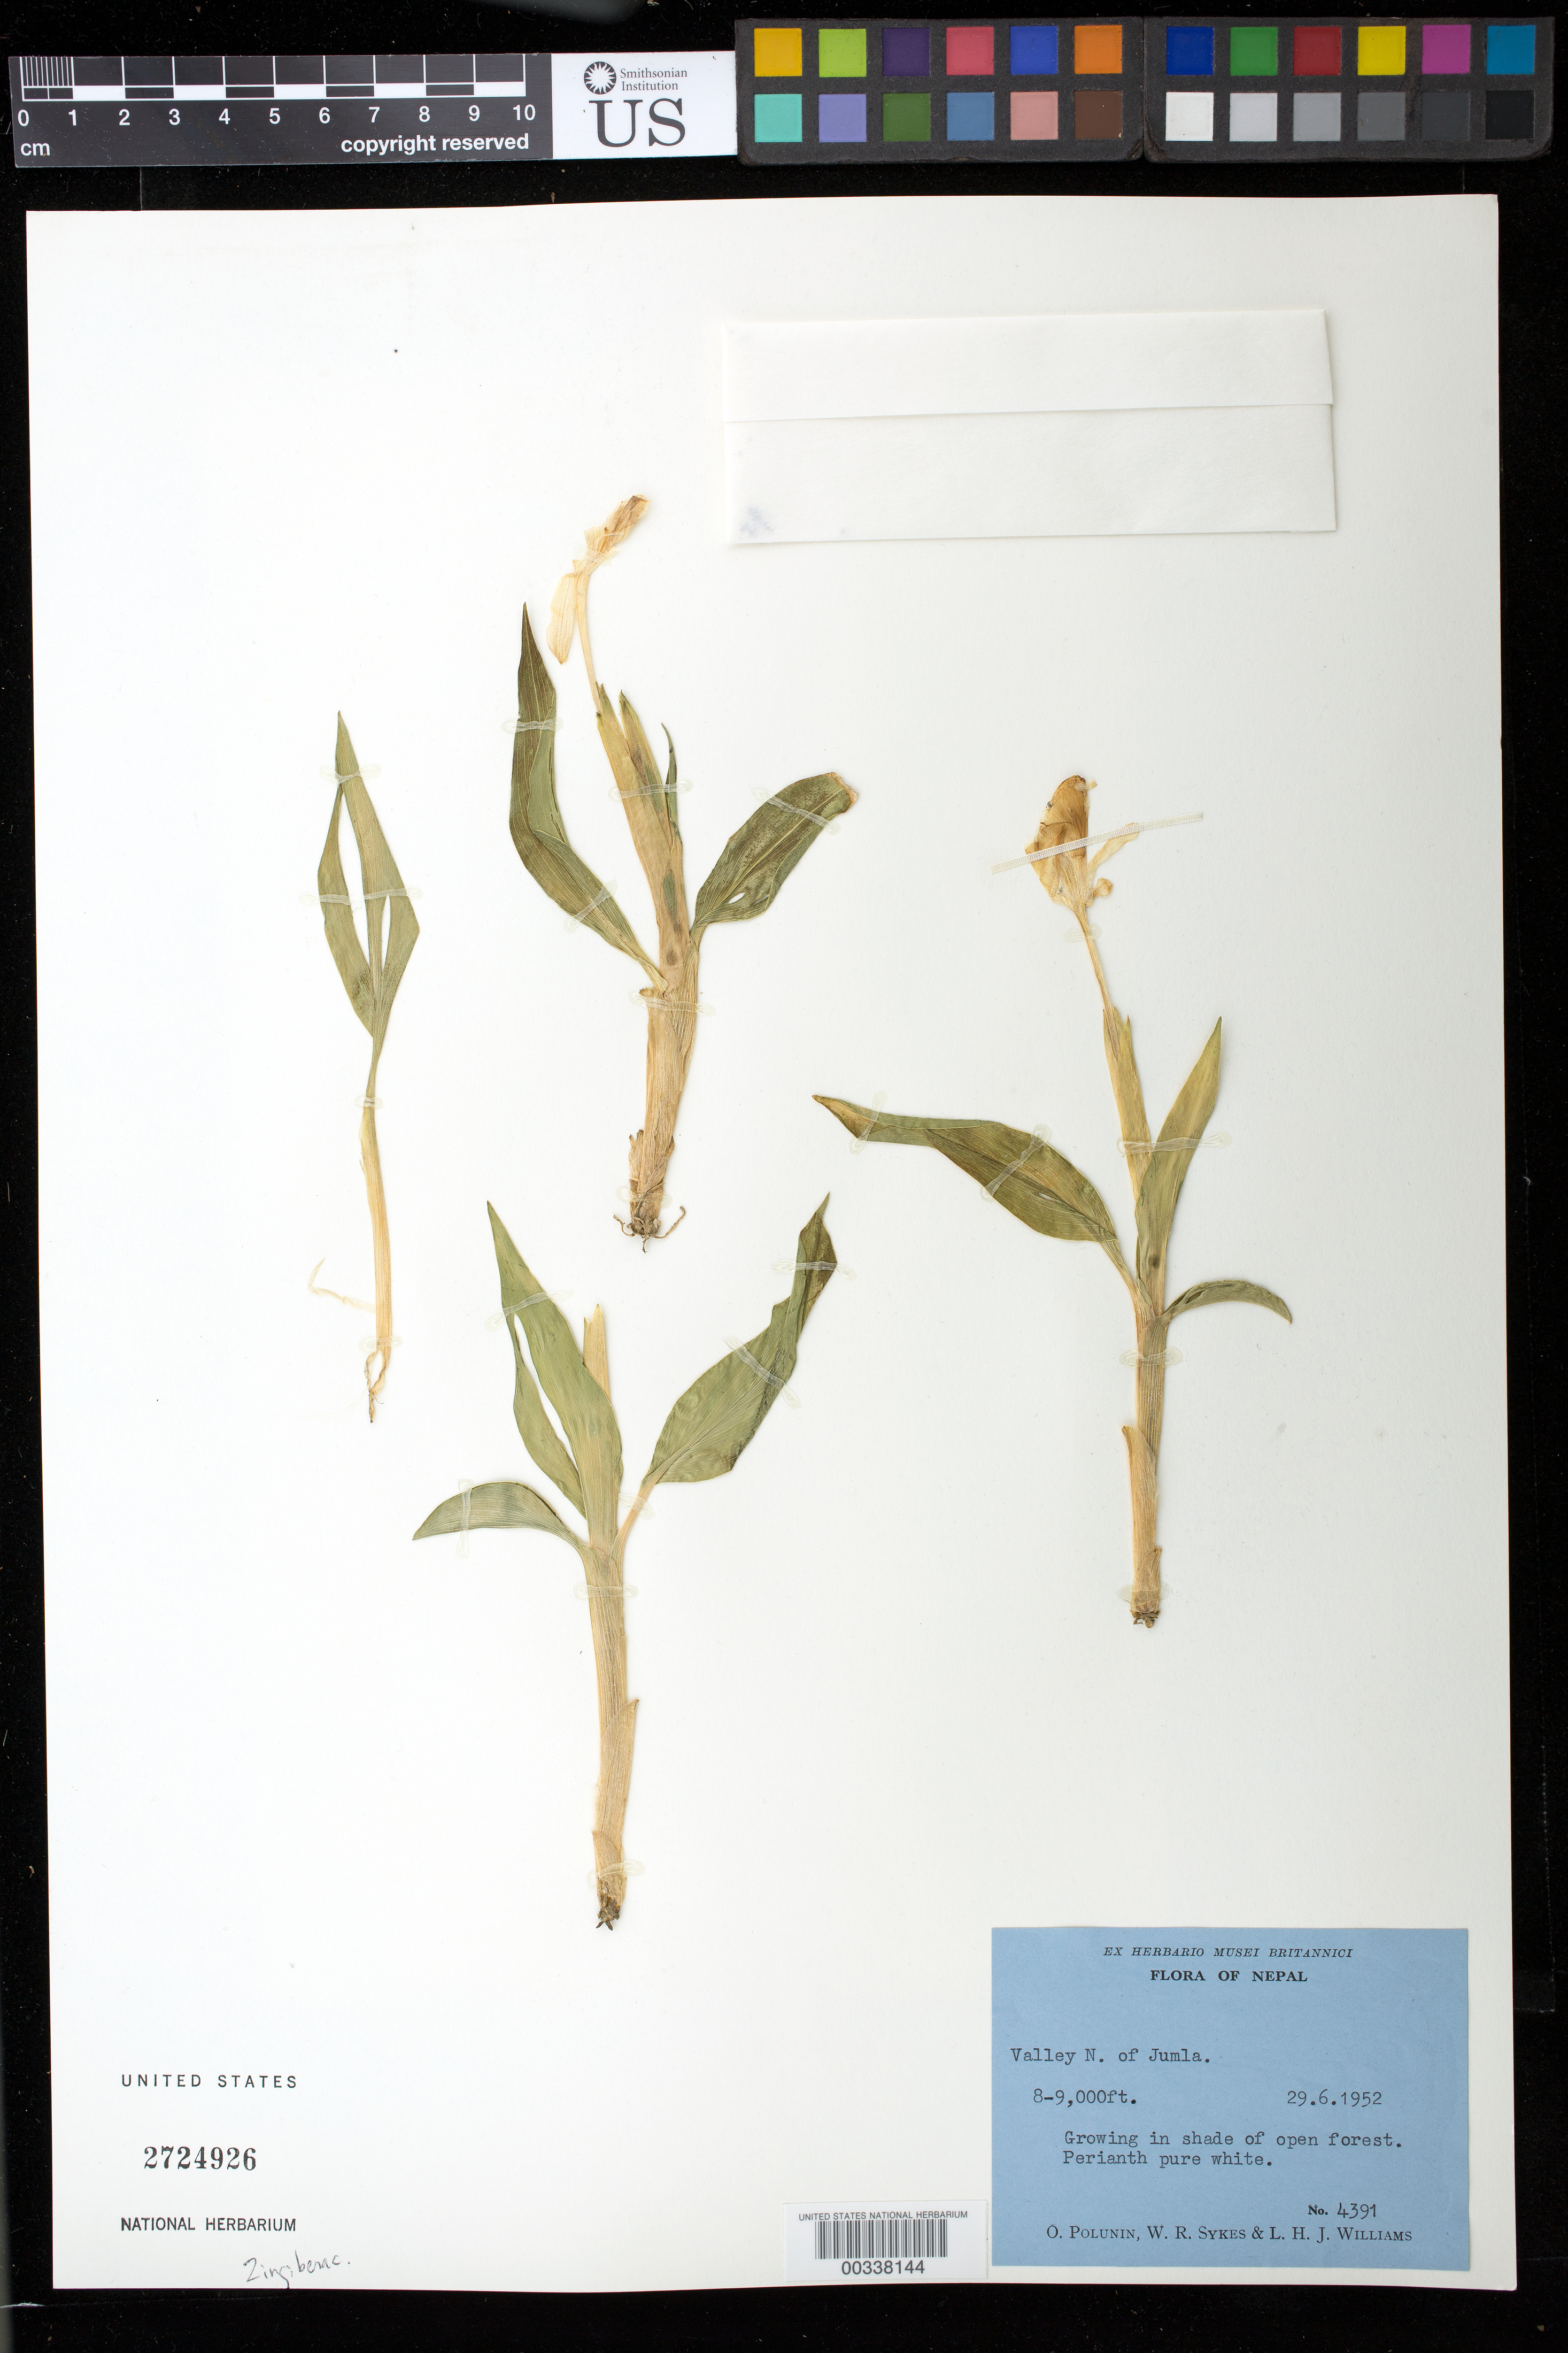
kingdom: Plantae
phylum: Tracheophyta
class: Liliopsida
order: Zingiberales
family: Zingiberaceae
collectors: O. V. Polunin, W. R. Sykes & L. H. J. Williams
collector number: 4391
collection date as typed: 29 Jun 1952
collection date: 1952-06-29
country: Nepal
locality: Valley n of jumla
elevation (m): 2438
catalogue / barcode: US 2724926